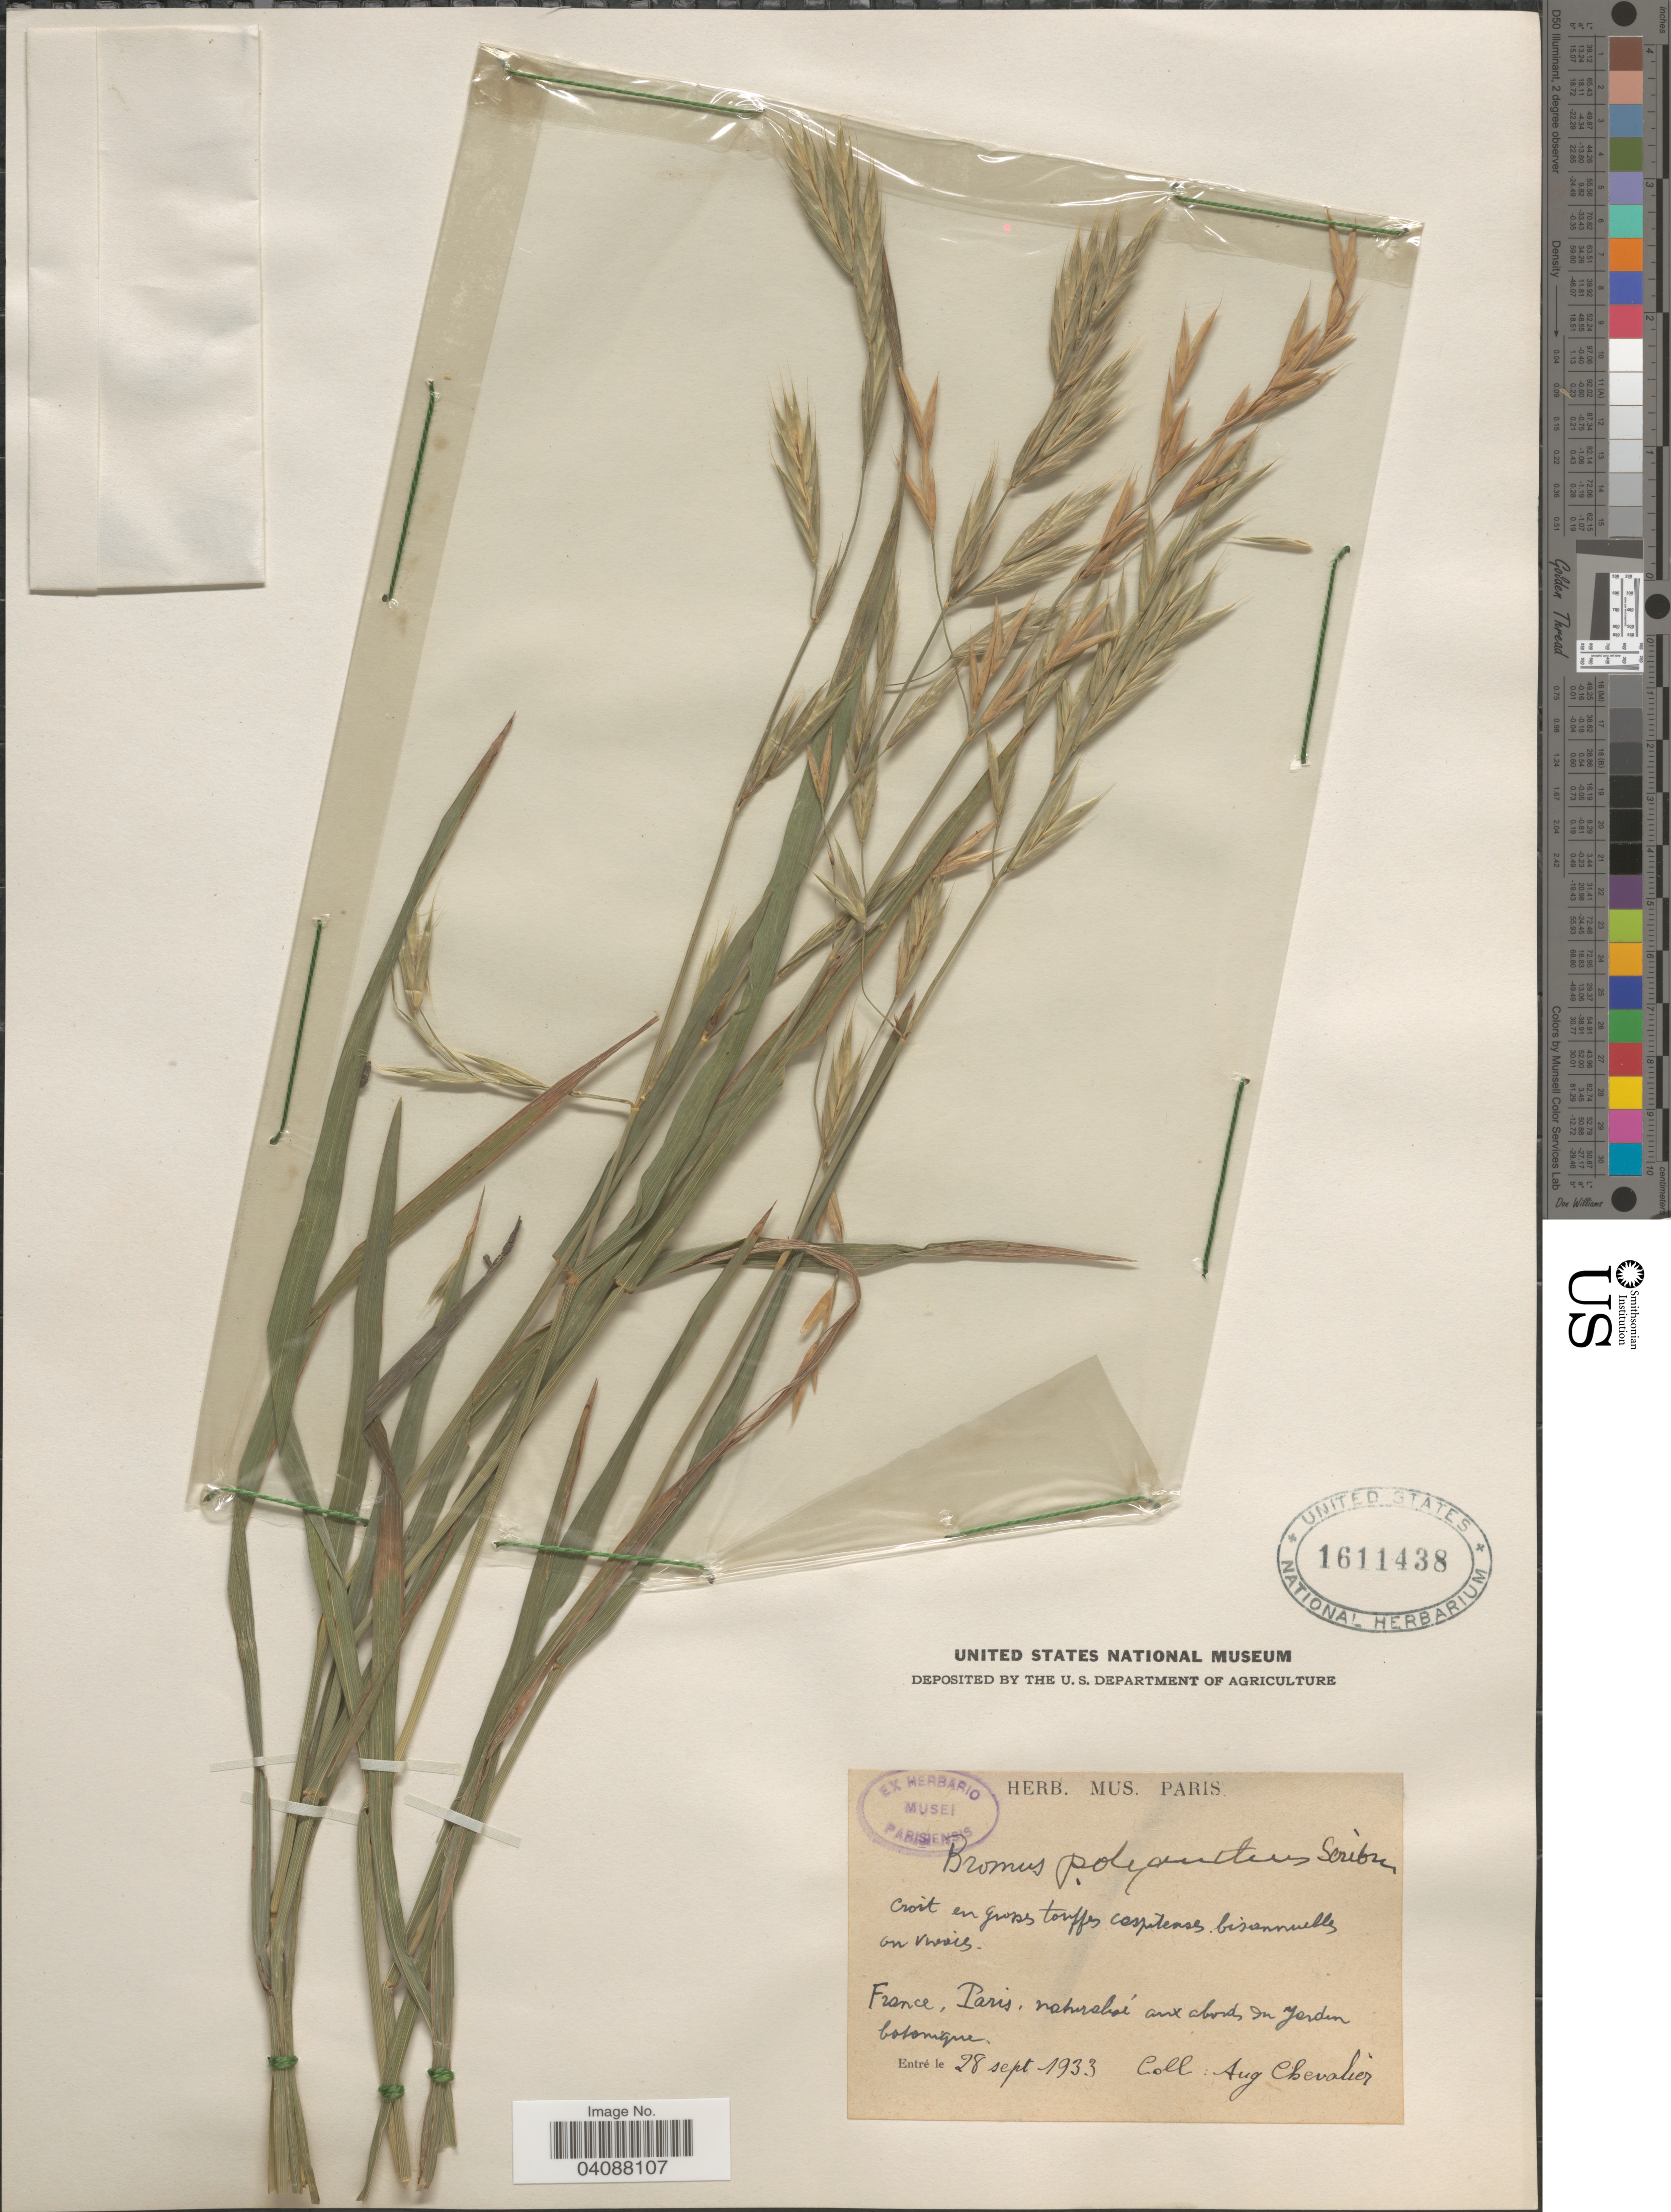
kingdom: Plantae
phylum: Tracheophyta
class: Liliopsida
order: Poales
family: Poaceae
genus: Bromus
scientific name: Bromus polyanthus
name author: Scribn. ex Shear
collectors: A. J. Chevalier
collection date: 1933-09-28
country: France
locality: Paris, naturalae- aux abords in Jardin botanique.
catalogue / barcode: US 1611438